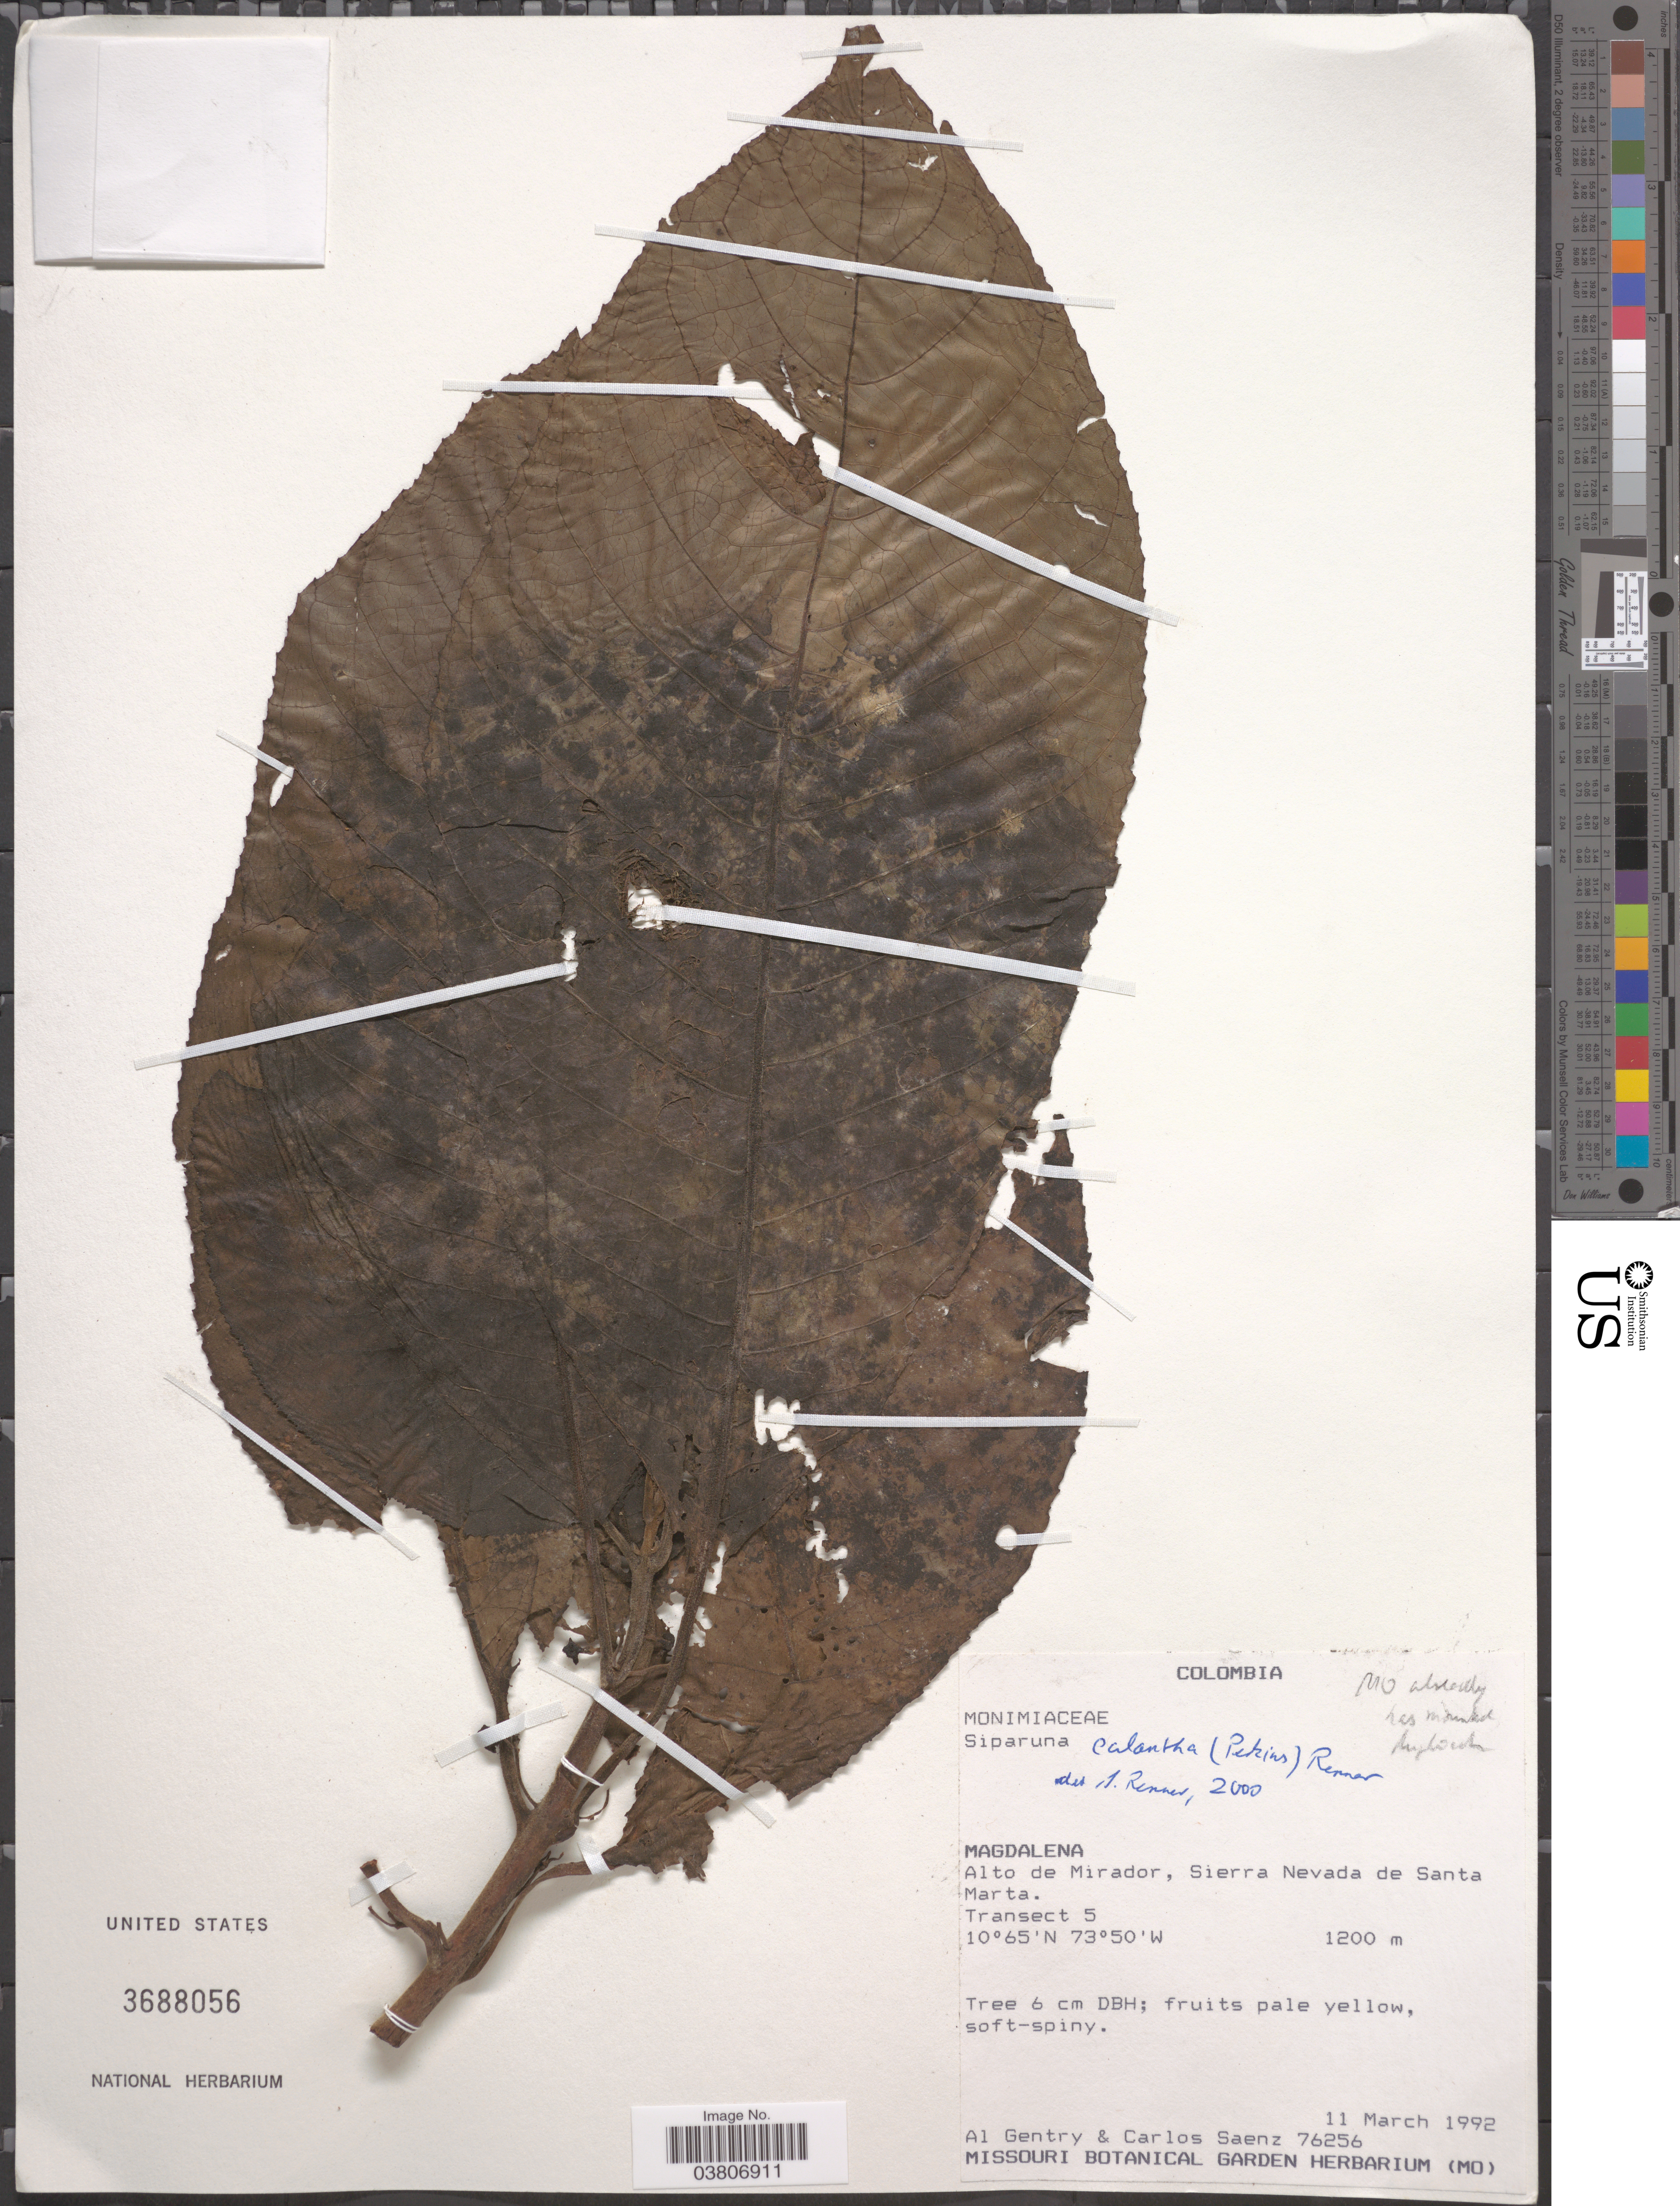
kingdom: Plantae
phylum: Tracheophyta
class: Magnoliopsida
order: Laurales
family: Siparunaceae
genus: Siparuna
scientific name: Siparuna calantha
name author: (Perkins) S.S. Renner & Hausner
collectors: A. H. Gentry & C. Saenz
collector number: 76256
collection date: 1992-03-11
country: Colombia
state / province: Magdalena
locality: Alto de Mirador, Sierra Nevada de Santa Marta. Transect 5.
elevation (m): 1200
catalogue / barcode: US 3688056